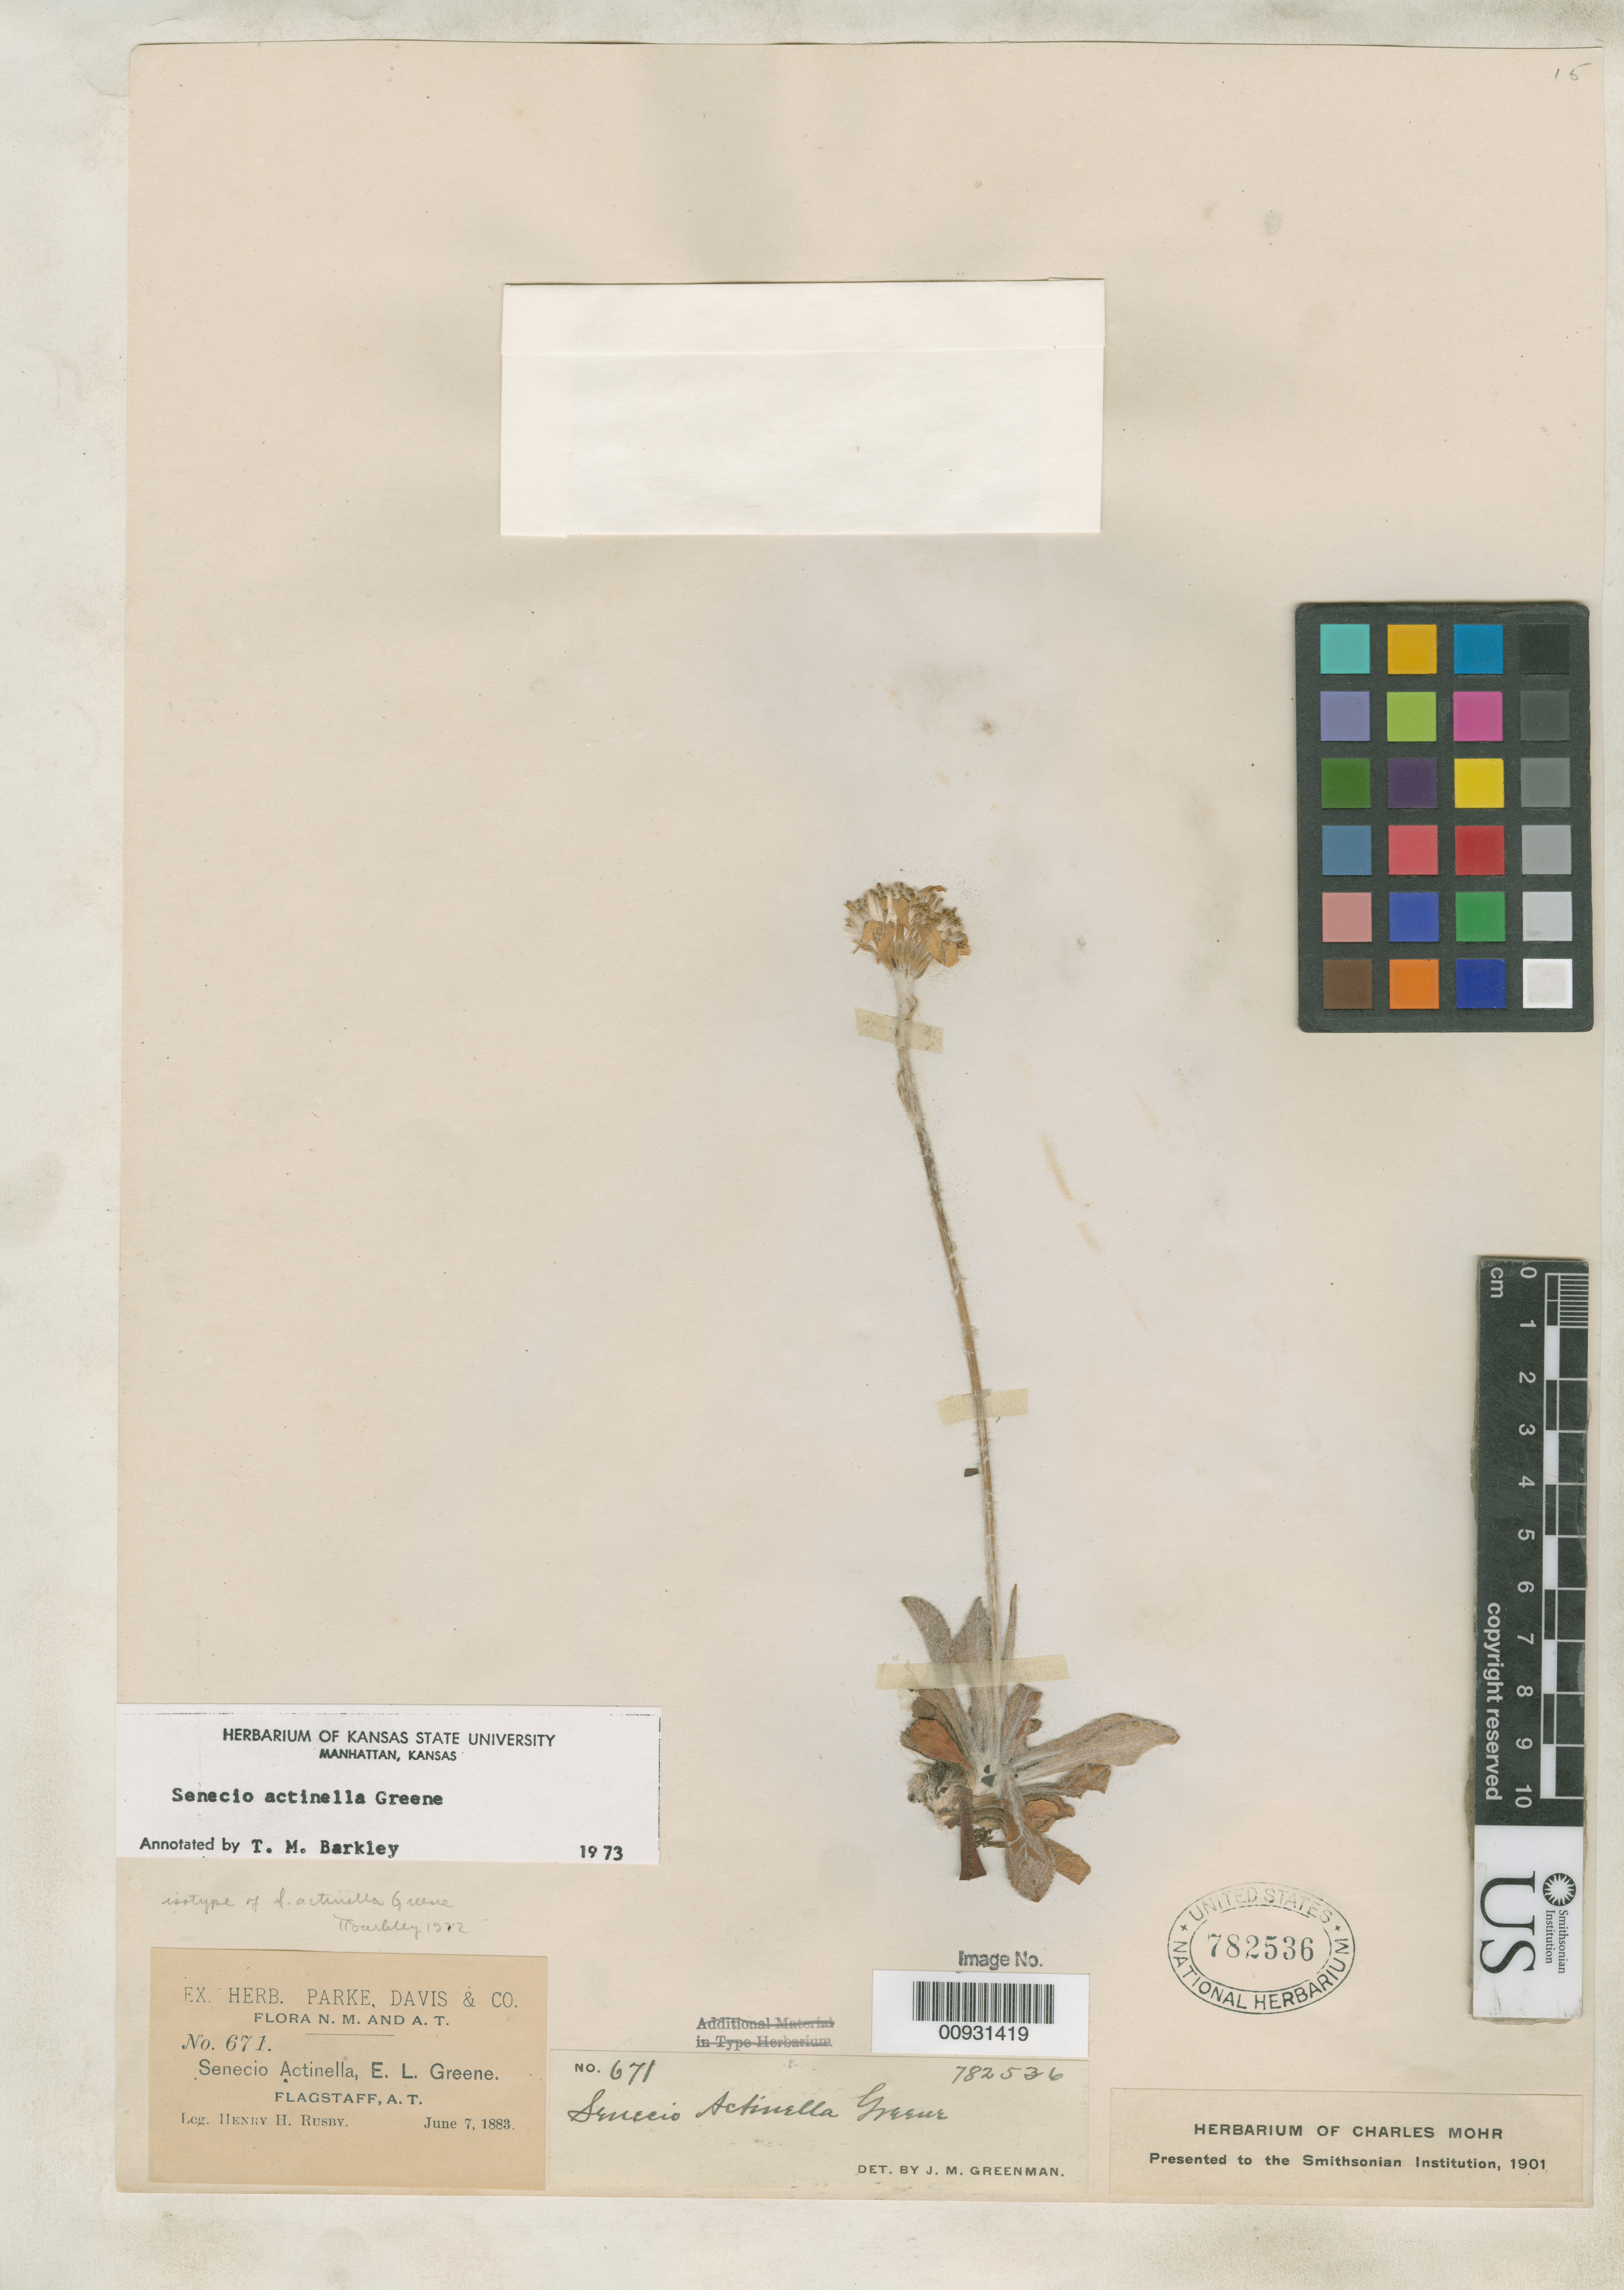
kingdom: Plantae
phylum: Tracheophyta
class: Magnoliopsida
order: Asterales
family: Asteraceae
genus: Senecio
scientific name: Senecio actinella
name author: Greene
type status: Isotype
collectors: H. H. Rusby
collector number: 671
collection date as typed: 07 Jun 1883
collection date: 1883-06-07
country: United States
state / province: Arizona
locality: Flagstaff.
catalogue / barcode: US 782536